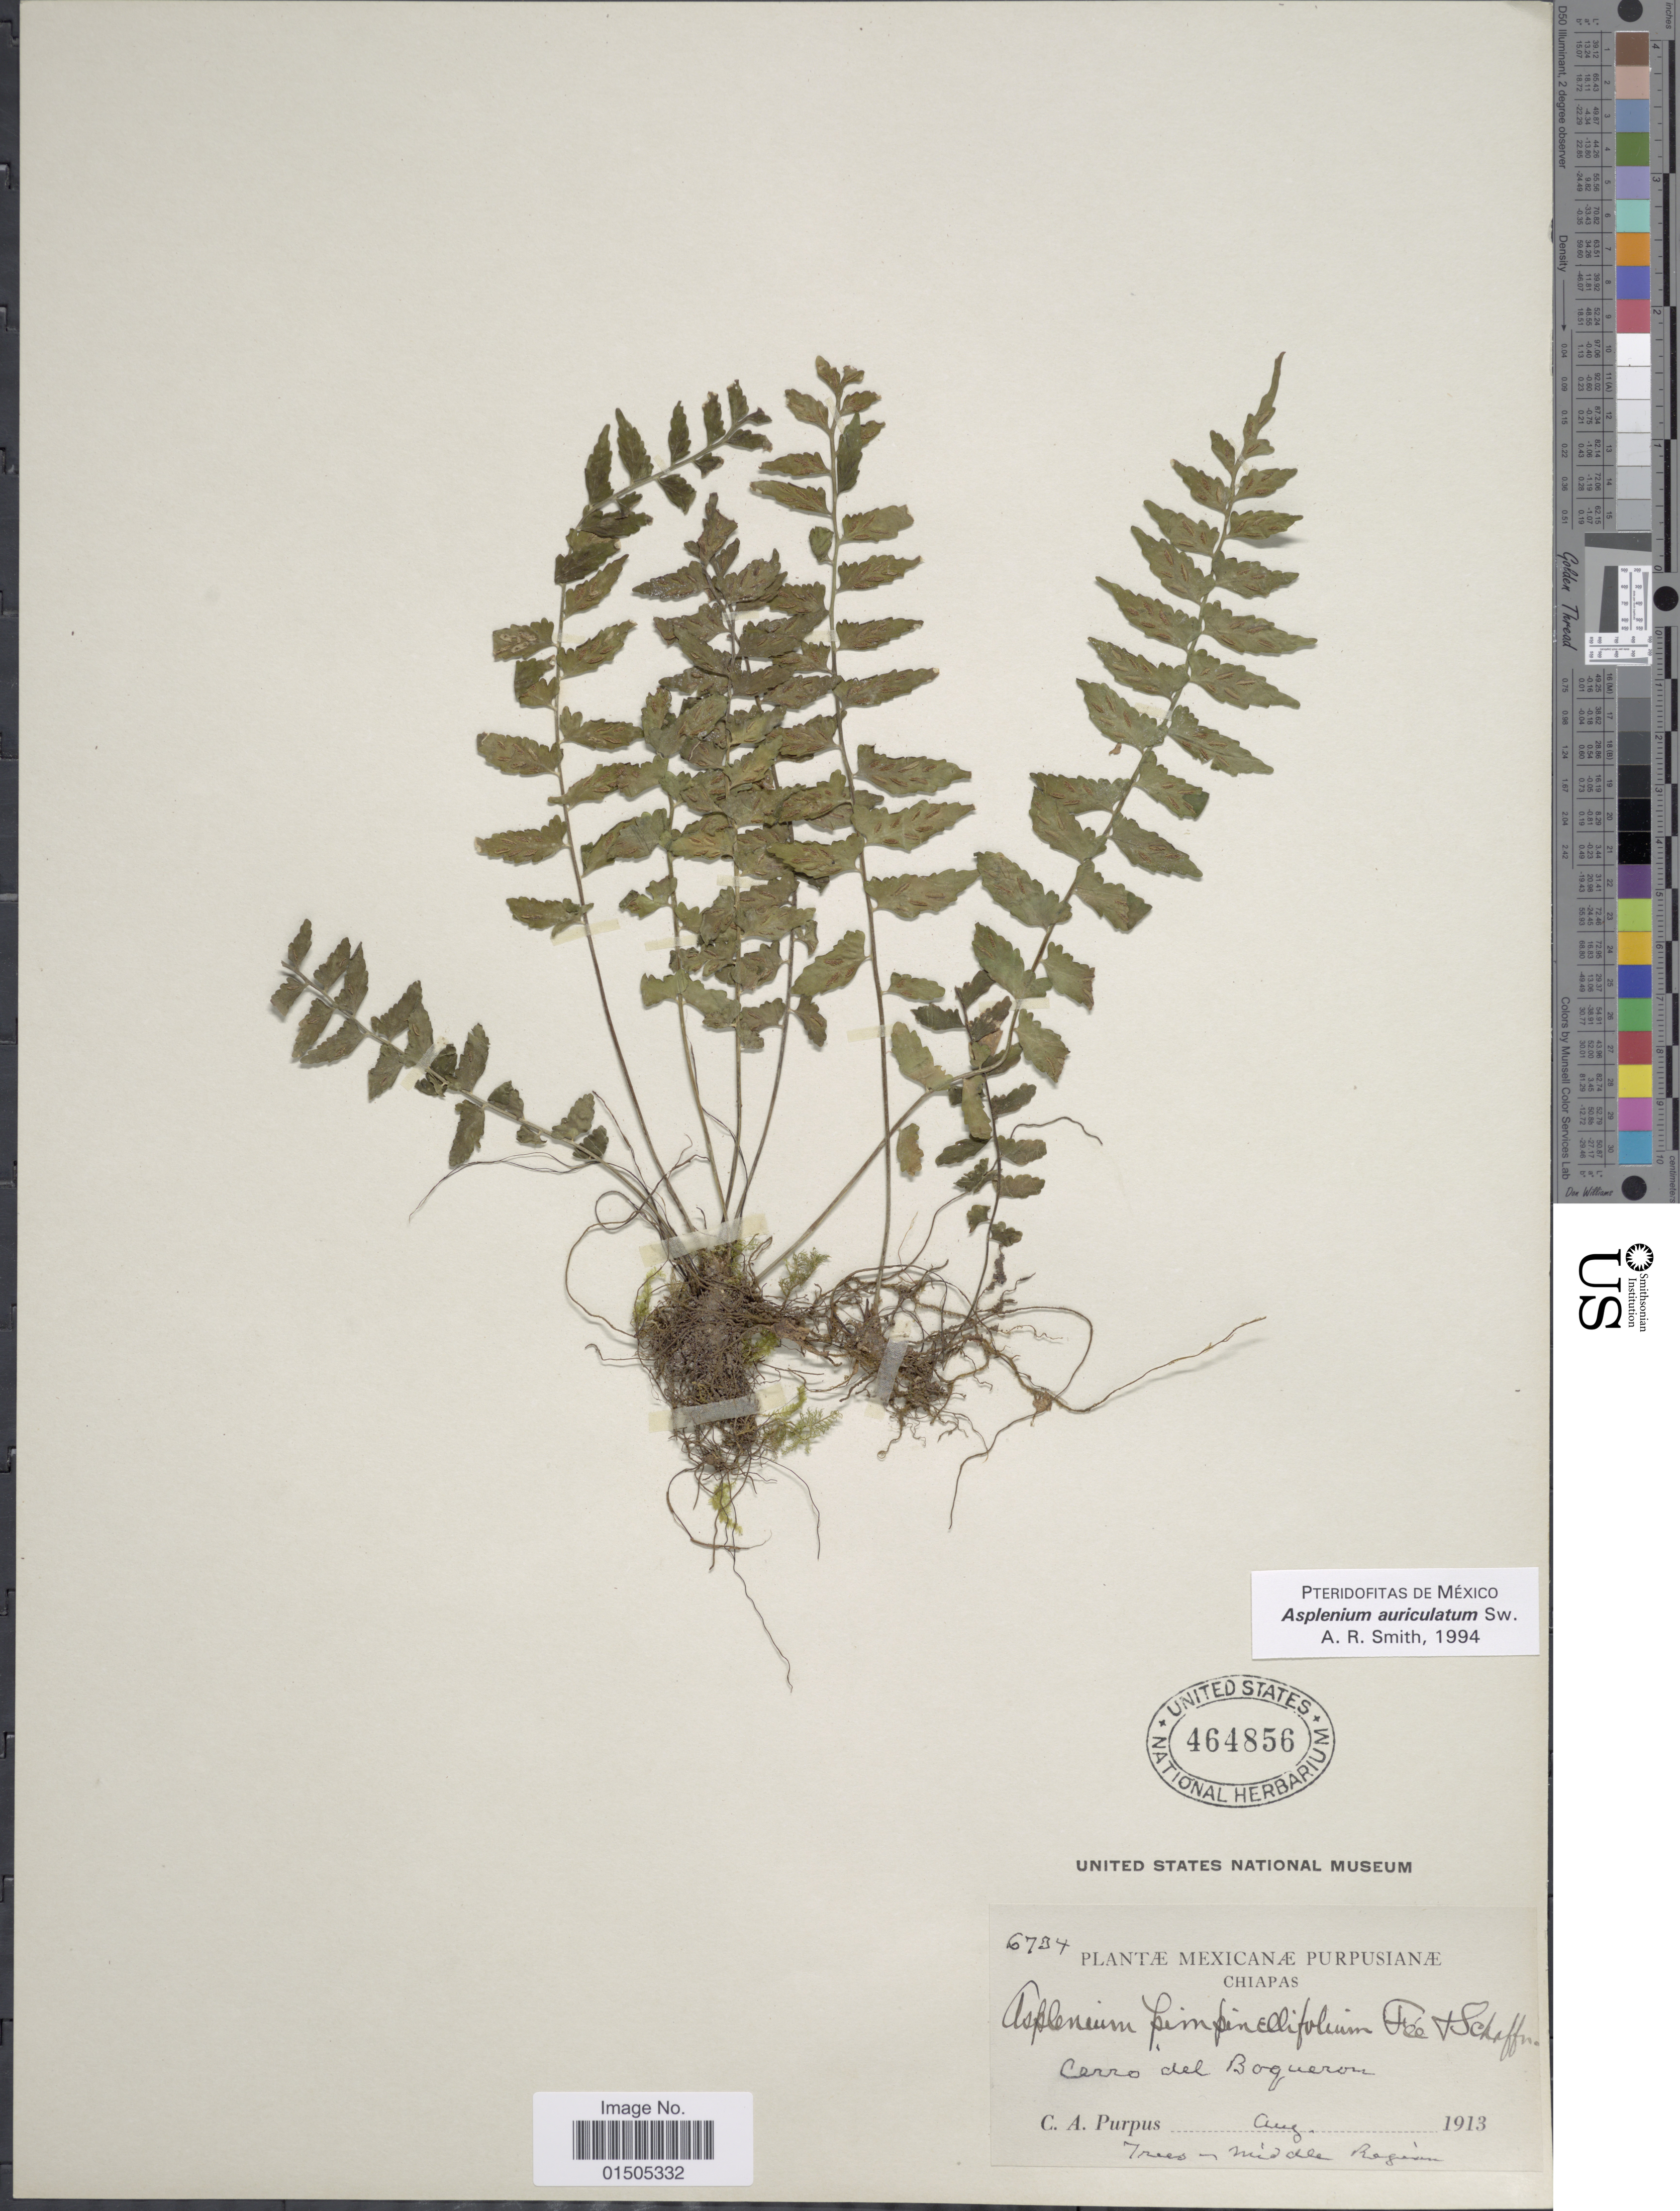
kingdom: Plantae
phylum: Tracheophyta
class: Polypodiopsida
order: Polypodiales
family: Aspleniaceae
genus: Asplenium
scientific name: Asplenium auriculatum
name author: Sw.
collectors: C. A. Purpus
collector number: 6734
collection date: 1913-08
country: Mexico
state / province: Chiapas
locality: Cerro del Boqueron.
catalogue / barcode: US 464856